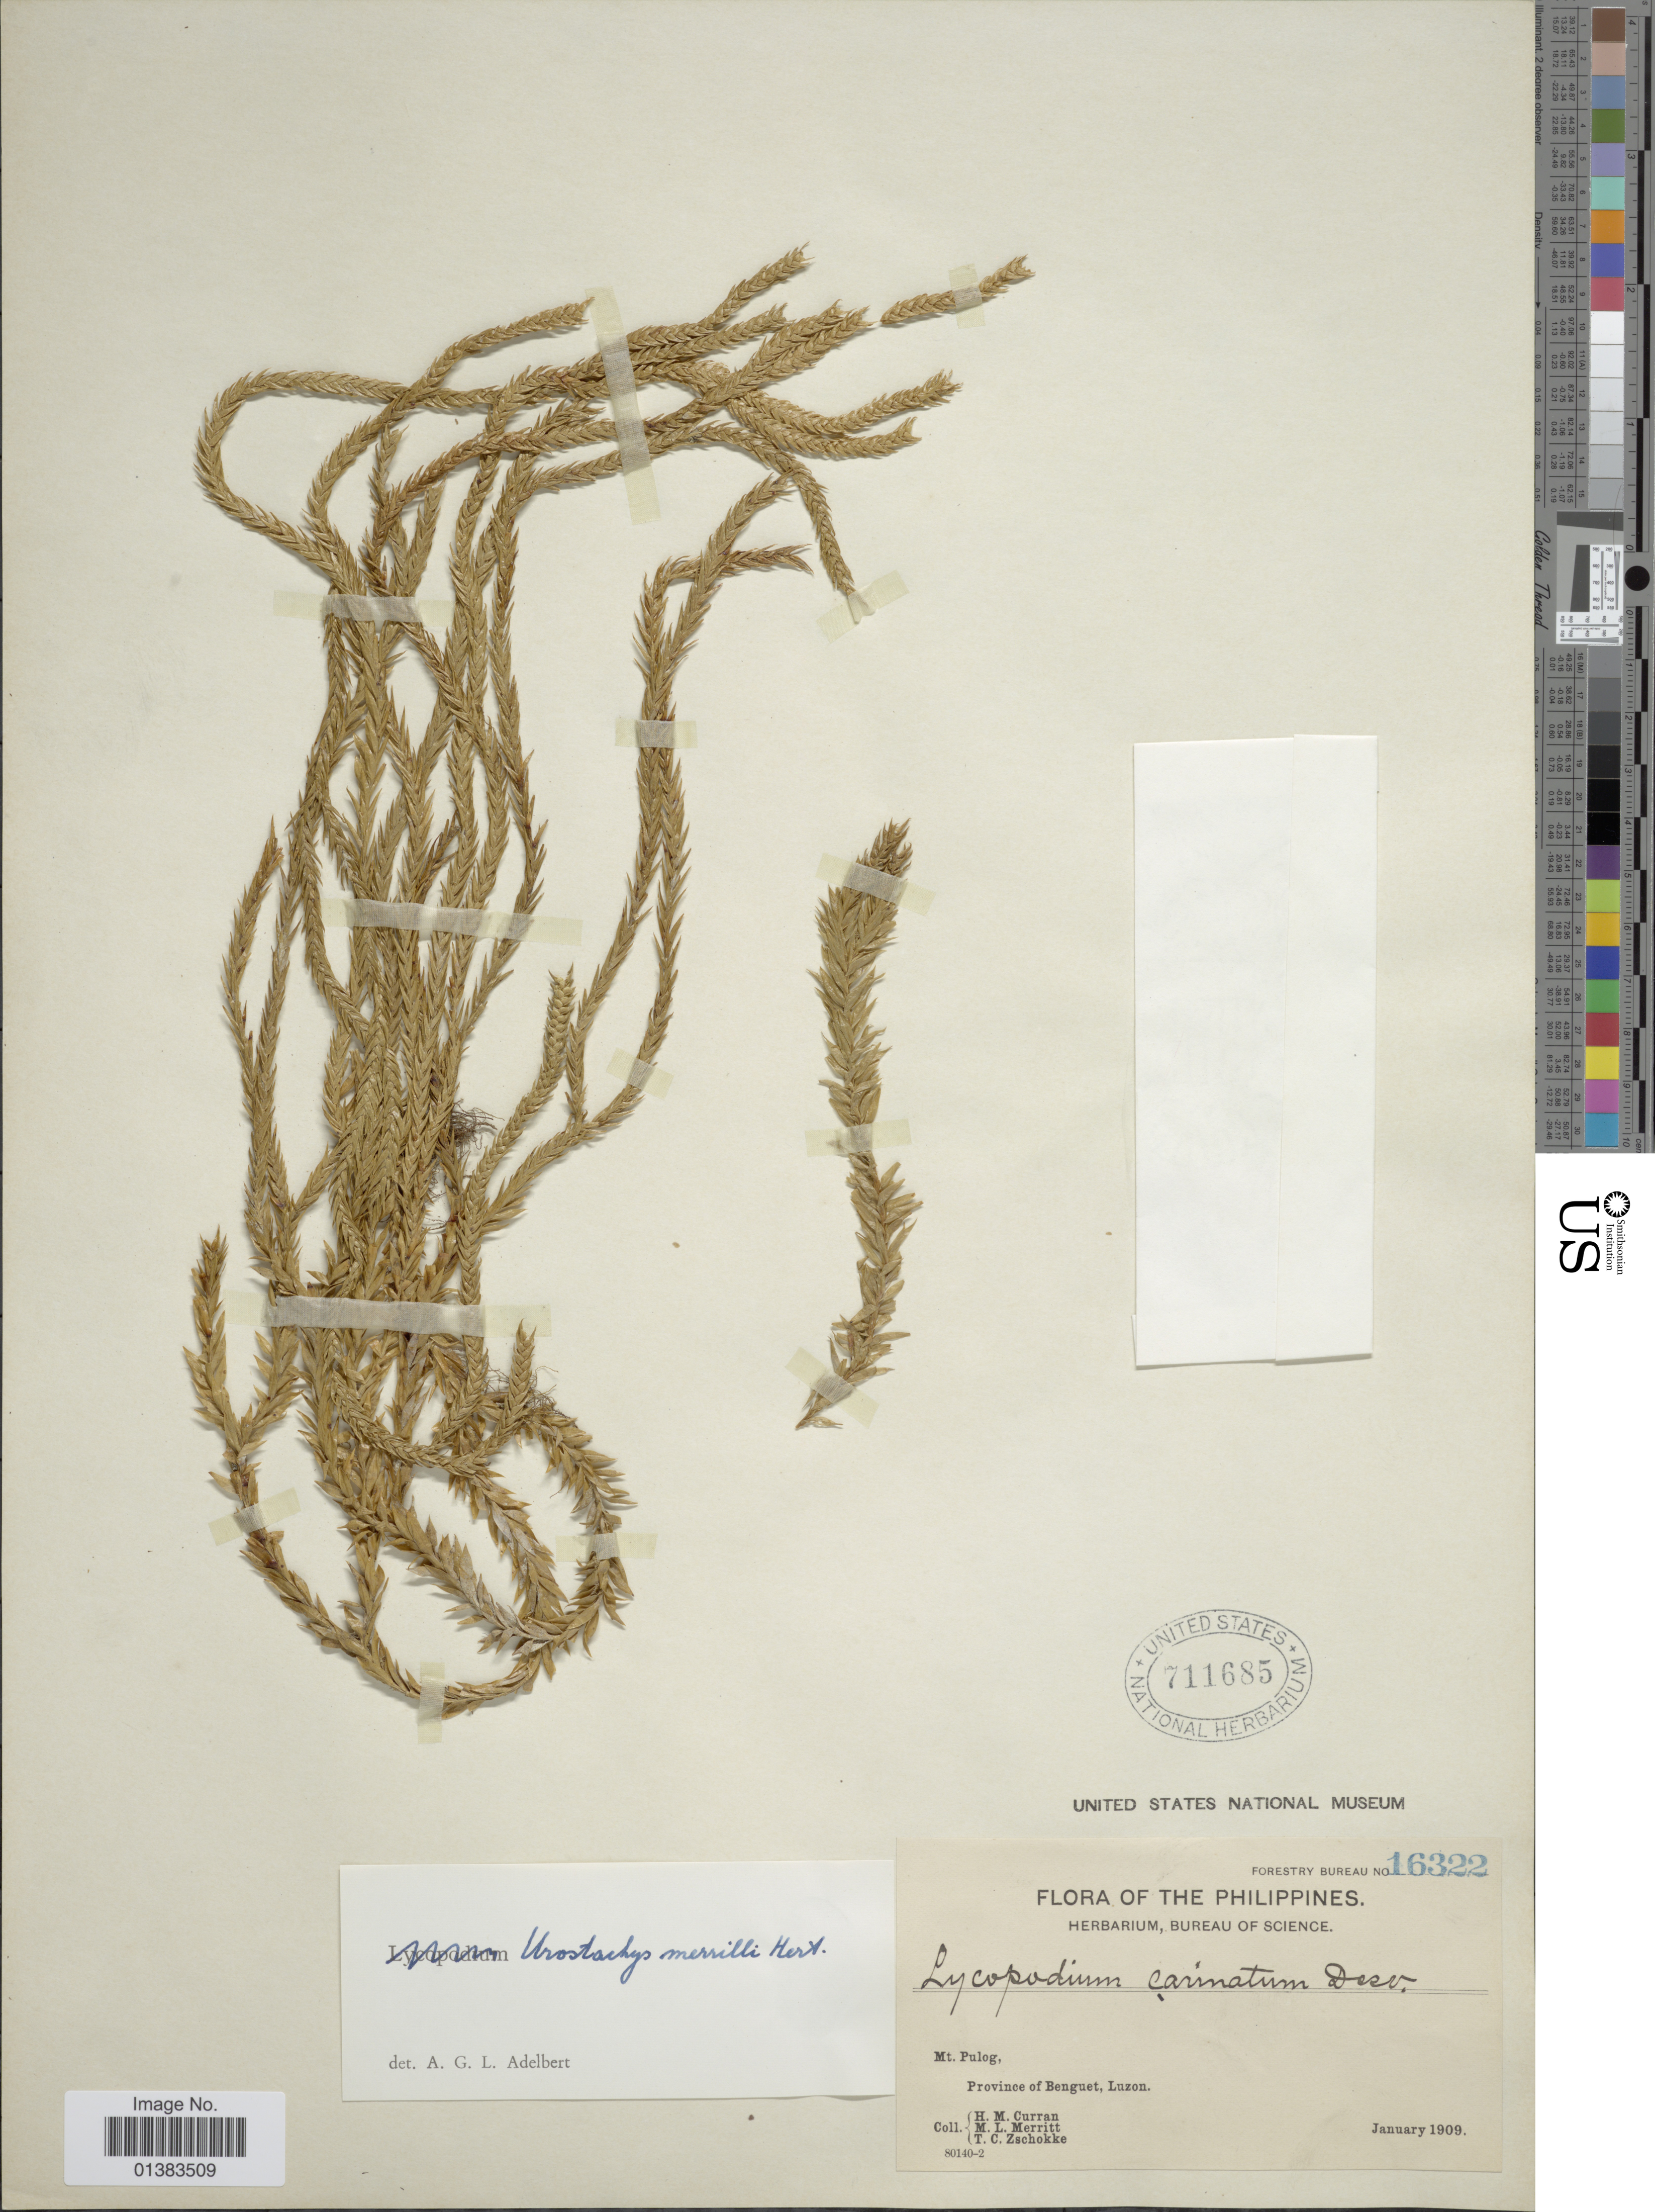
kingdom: Plantae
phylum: Tracheophyta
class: Lycopodiopsida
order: Lycopodiales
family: Lycopodiaceae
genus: Phlegmariurus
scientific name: Phlegmariurus merrillii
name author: (Herter) A. R. Field & Bostock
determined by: Field, A. R.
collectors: H. M. Curran, M. L. Merritt & T. C. Zschokke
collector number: Forestry Bureau 16322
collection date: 1909-01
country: Philippines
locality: Mt. Pulog, Province of Benguet, Luzon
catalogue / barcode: US 711685